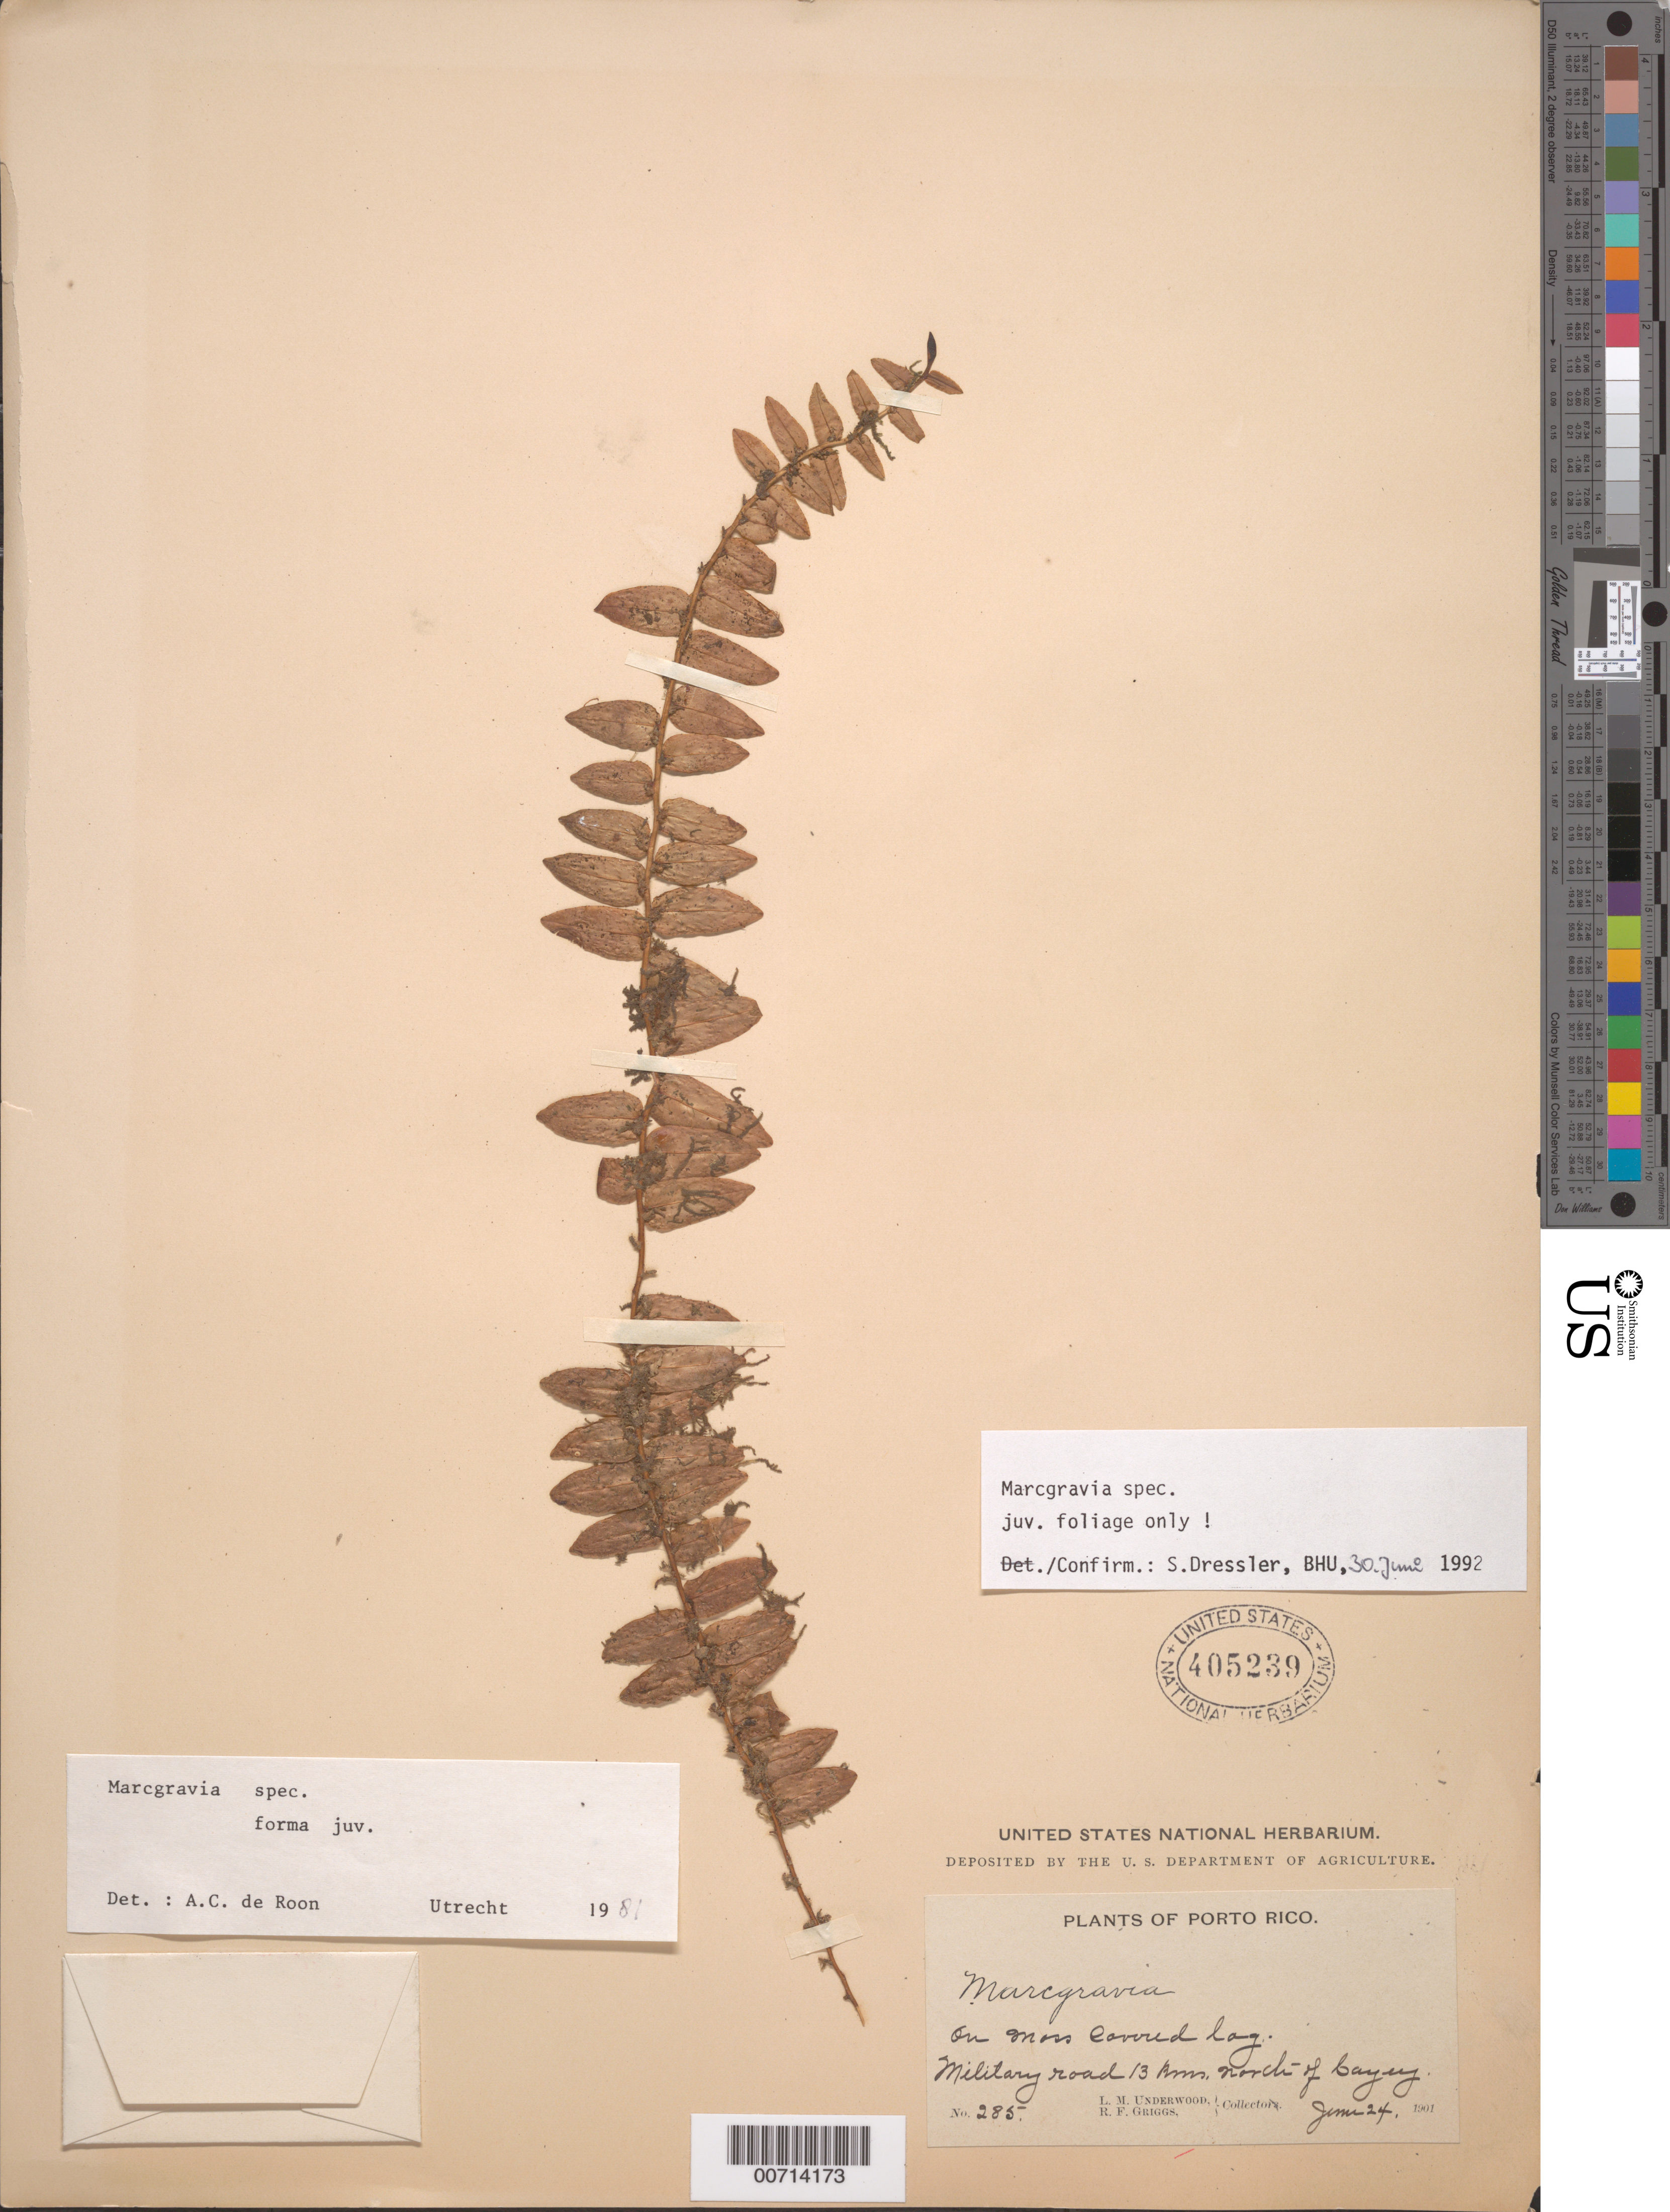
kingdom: Plantae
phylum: Tracheophyta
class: Magnoliopsida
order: Ericales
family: Marcgraviaceae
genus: Marcgravia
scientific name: Marcgravia sp.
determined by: Dressler, Robert Louis, (FLAS), University of Florida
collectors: L. M. Underwood & R. F. Griggs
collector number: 285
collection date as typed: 24 Jun 1901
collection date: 1901-06-24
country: Puerto Rico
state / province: Cayey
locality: Military Road, 13 kms N of Cayey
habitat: On moss covered log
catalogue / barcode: US 405239